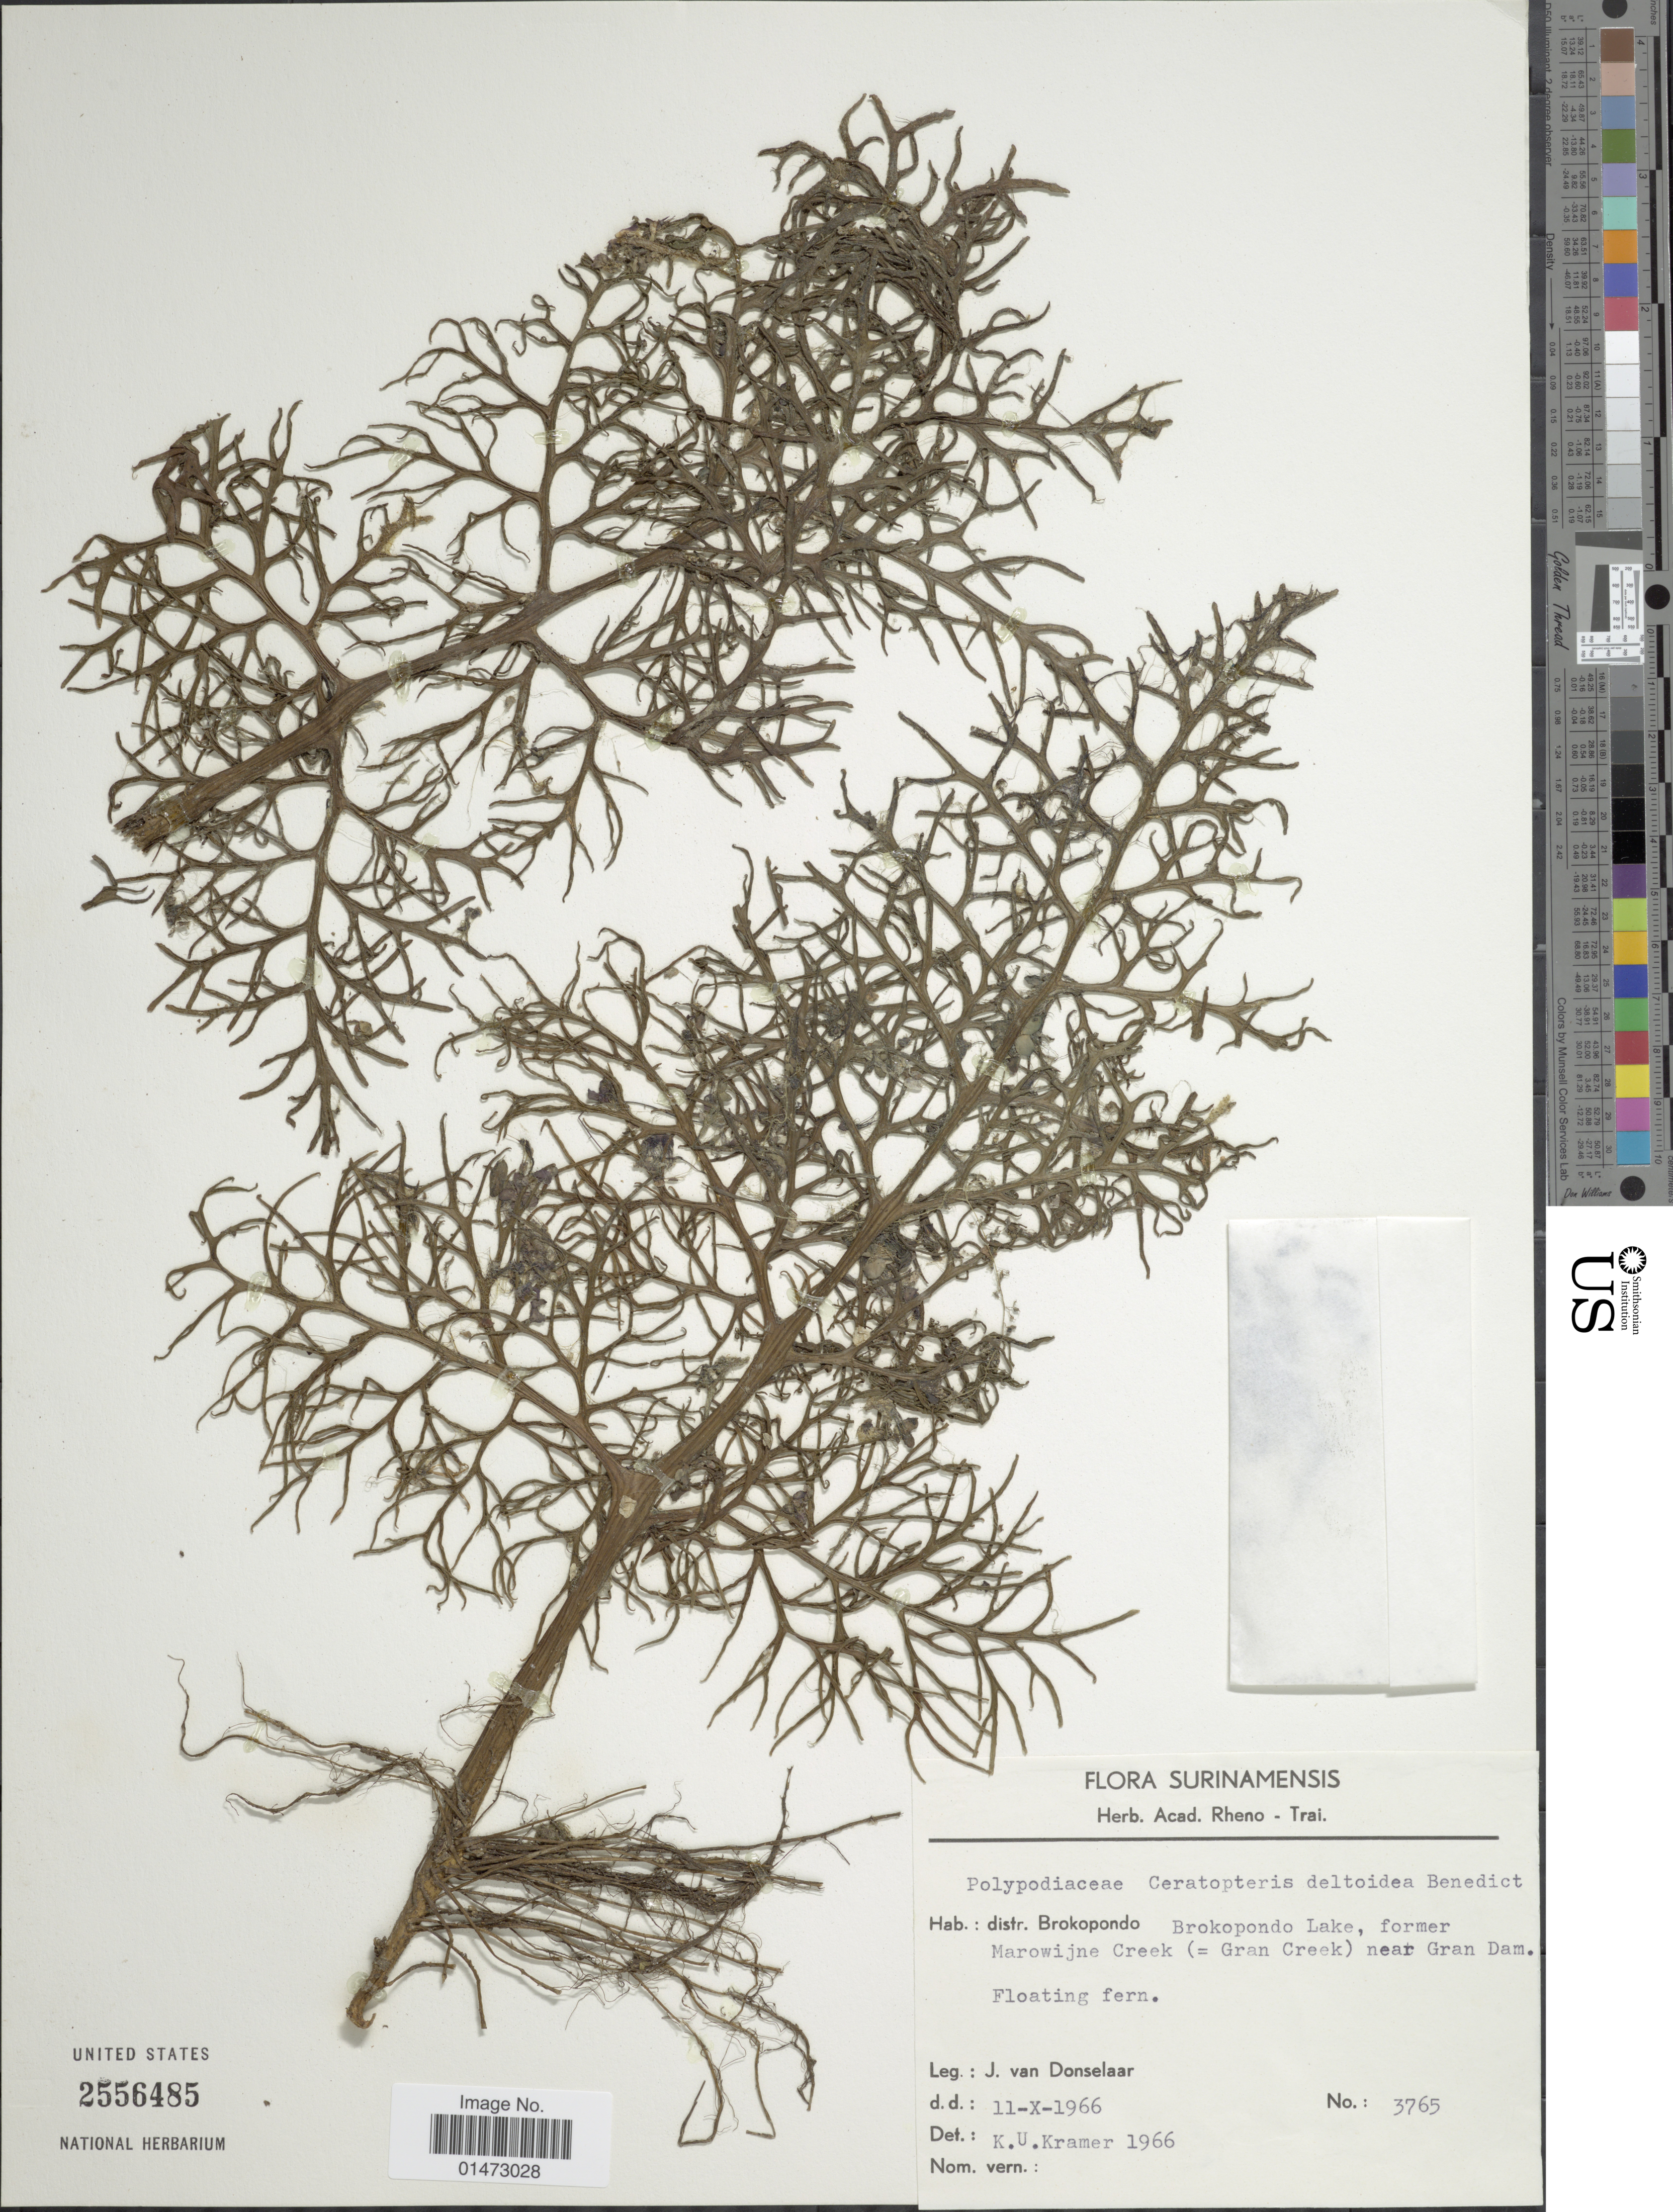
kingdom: Plantae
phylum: Tracheophyta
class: Polypodiopsida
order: Polypodiales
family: Pteridaceae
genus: Ceratopteris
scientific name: Ceratopteris richardii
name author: Brongn.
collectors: J. Donselaar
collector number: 3765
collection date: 1966-10-11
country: Suriname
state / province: Brokopondo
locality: Brokopondo Lake, former Marowijne Creek (= Gran Creek) near Gran Dam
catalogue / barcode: US 2556485